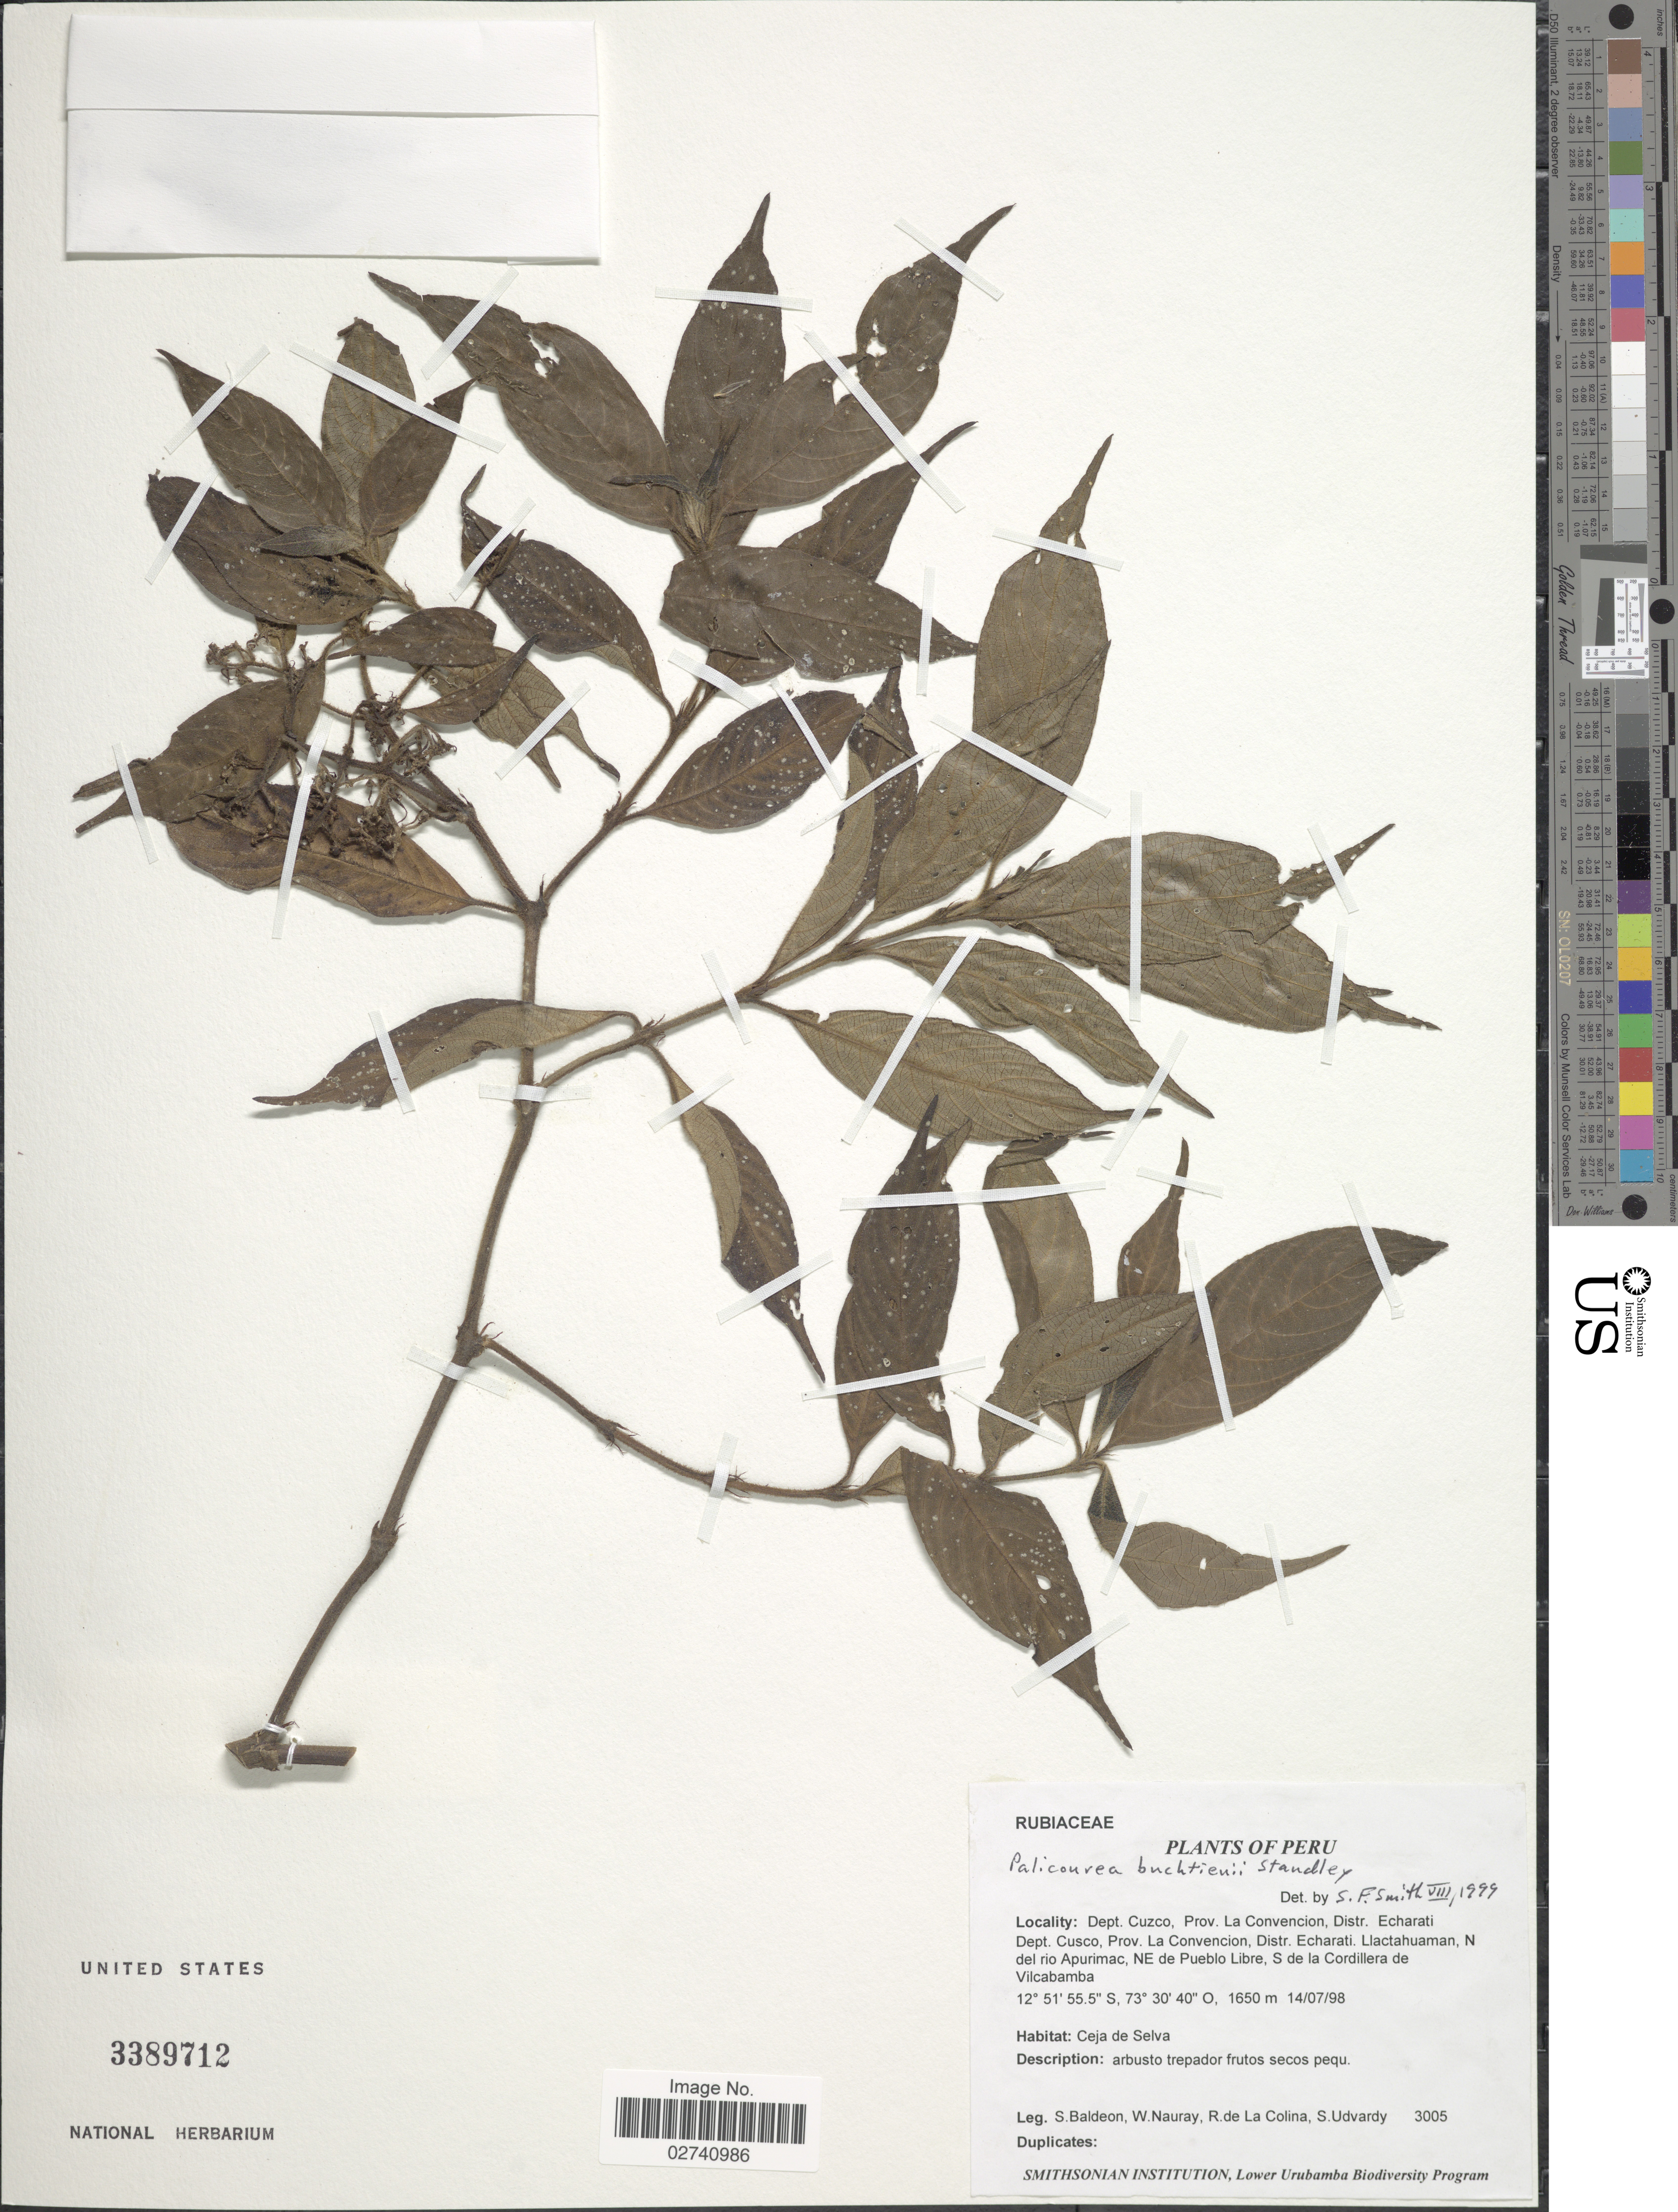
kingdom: Plantae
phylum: Tracheophyta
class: Magnoliopsida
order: Gentianales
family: Rubiaceae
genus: Palicourea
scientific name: Palicourea buchtienii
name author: Standl.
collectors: S. Baldeon, W. Nauray, R. de La Colina & S. Udvardy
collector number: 3005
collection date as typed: Transcribed d/m/y: 14/7/98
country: Peru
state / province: Cusco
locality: Prov. La Convencion, Distr. Echarati, Prov. La Convencion, Distr. Echarati, Llactahuaman, N del rio Apurimac, NE de Pueblo Libre, S de la Cordillera de Vilcabamba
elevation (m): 1650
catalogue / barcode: US 3389712